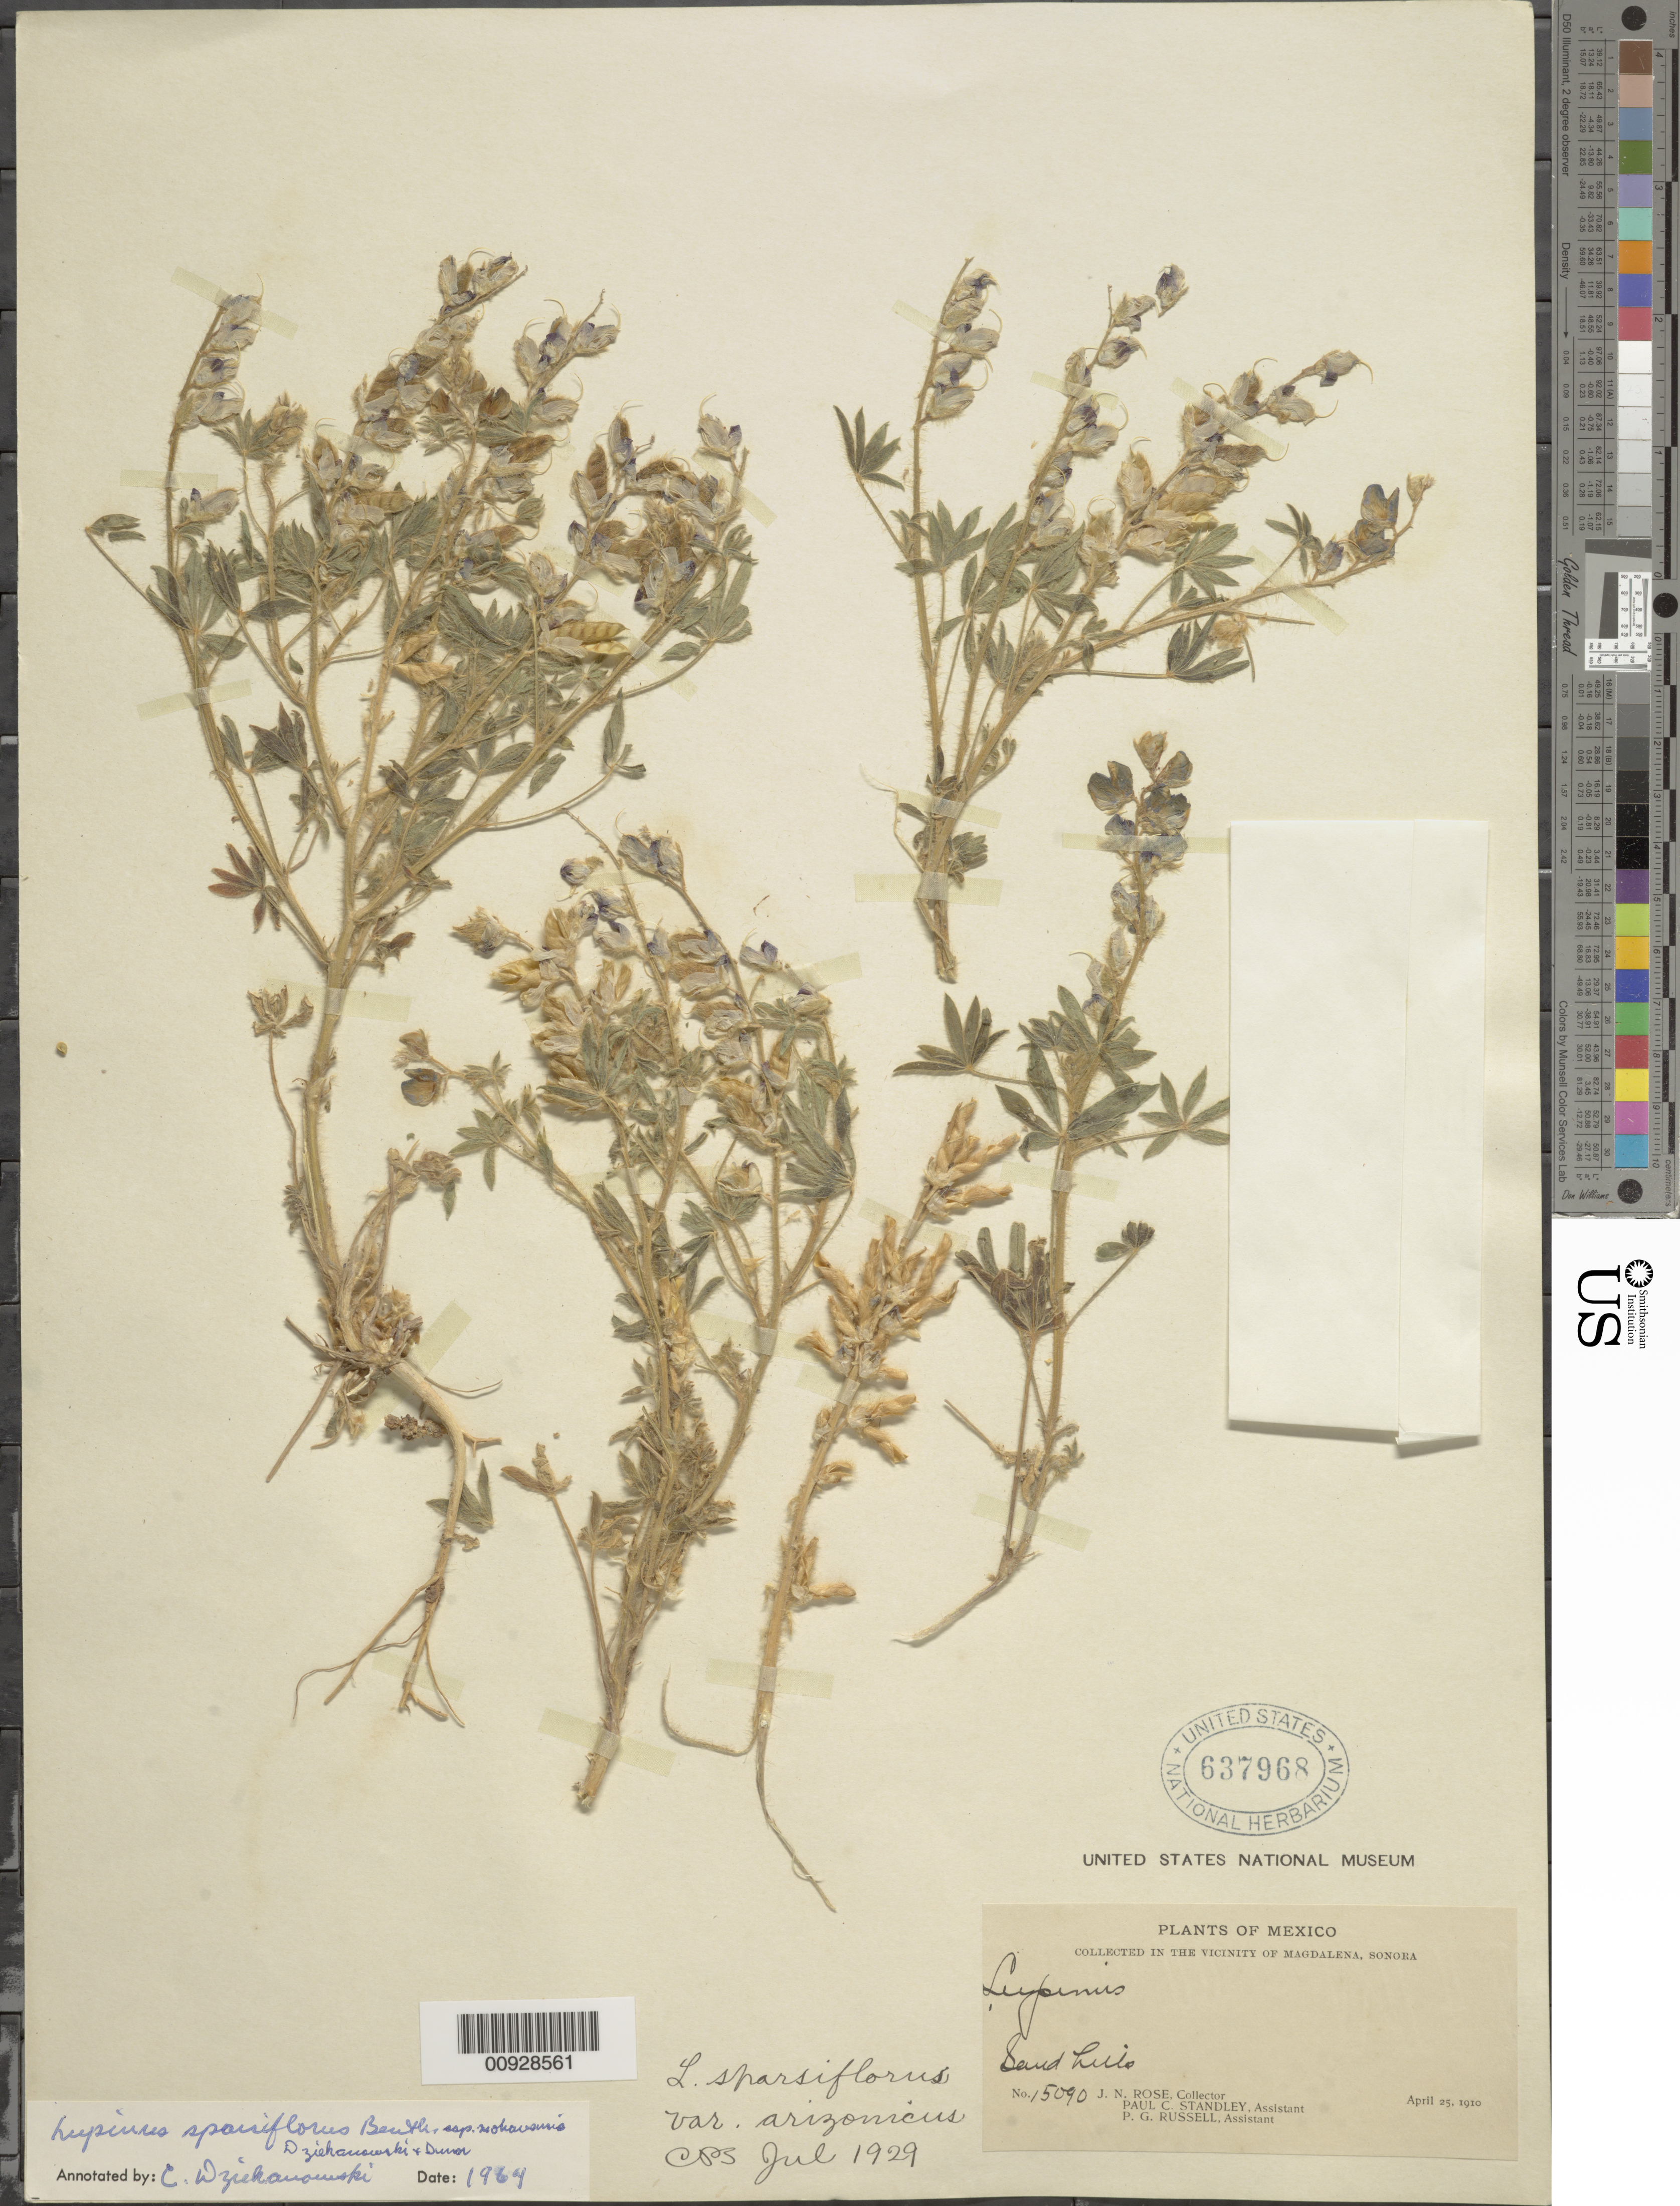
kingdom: Plantae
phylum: Tracheophyta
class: Magnoliopsida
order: Fabales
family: Fabaceae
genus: Lupinus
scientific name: Lupinus sparsiflorus subsp. mohavensis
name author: Dziekanowski & D.B. Dunn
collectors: J. N. Rose, P. C. Standley & P. G. Russell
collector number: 15090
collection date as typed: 25 Apr 1910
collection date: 1910-04-25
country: Mexico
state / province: Sonora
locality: In the vicinity of Magdalena.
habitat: Sand hills.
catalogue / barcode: US 637968